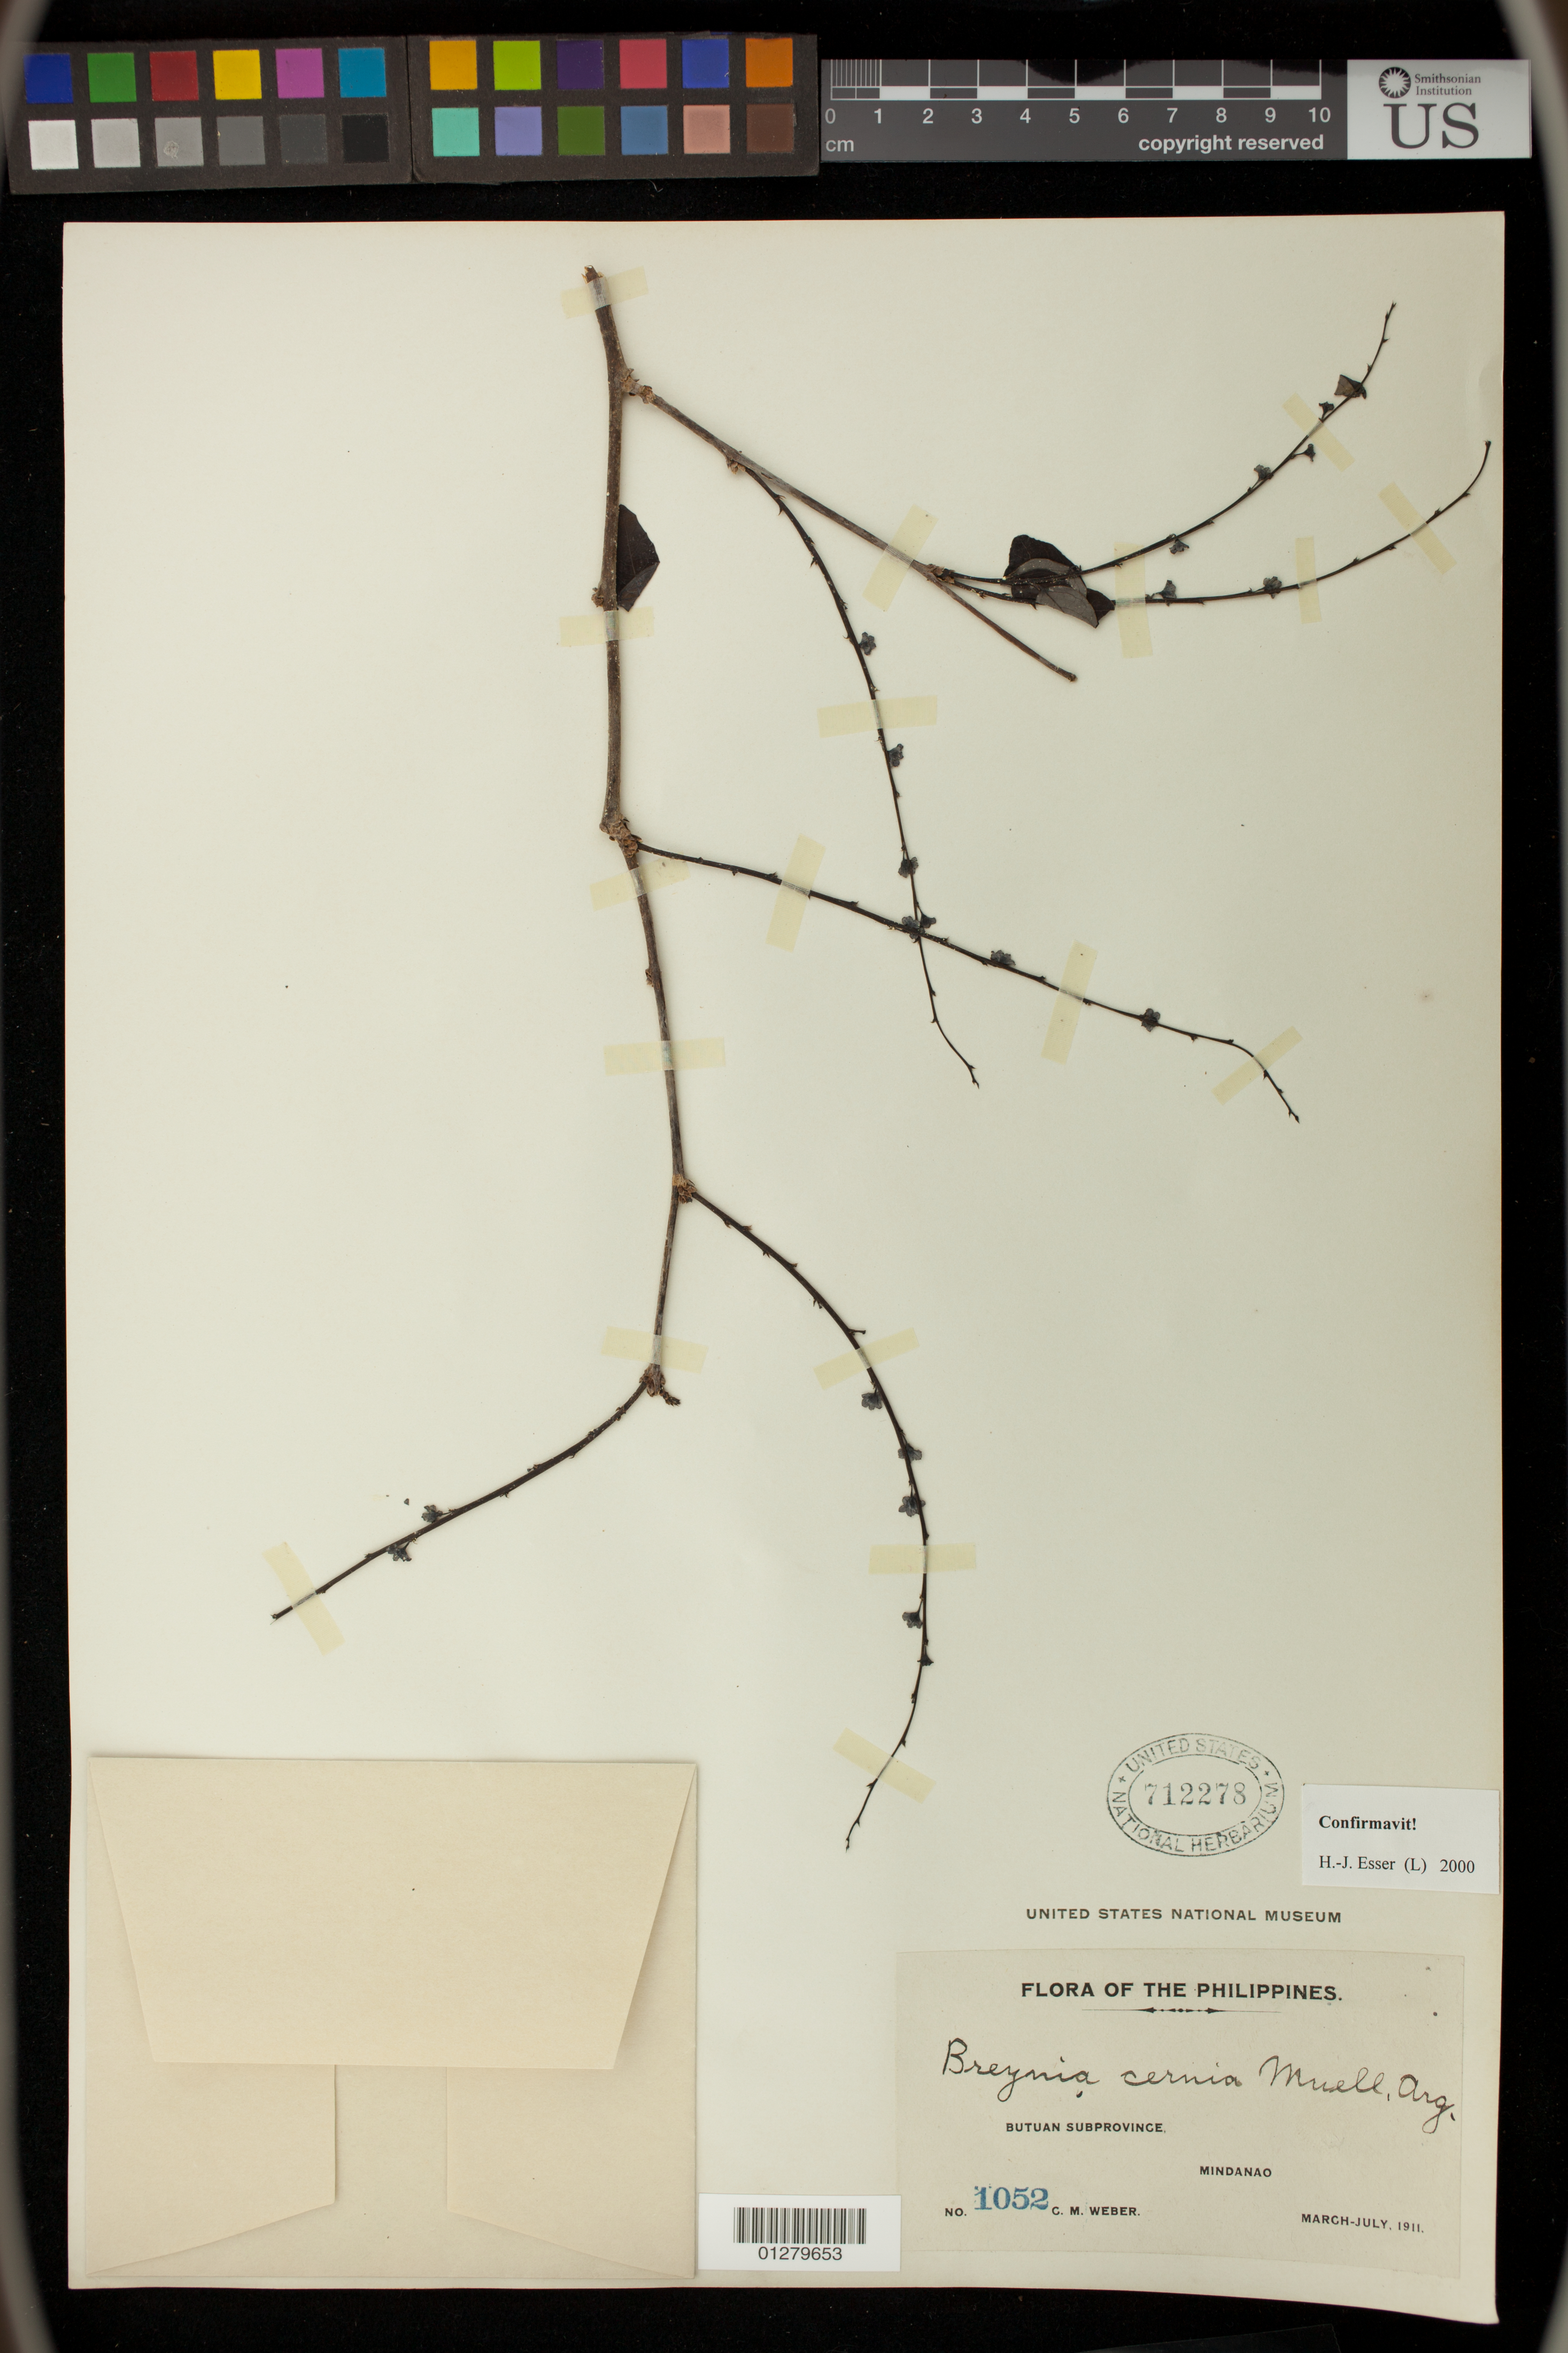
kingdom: Plantae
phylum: Tracheophyta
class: Magnoliopsida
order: Malpighiales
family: Phyllanthaceae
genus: Breynia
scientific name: Breynia cernua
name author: (Poir.) Müll. Arg.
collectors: C. M. Weber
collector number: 1052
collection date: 1911-03/1911-07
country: Philippines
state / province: Caraga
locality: Butuan Subprovince.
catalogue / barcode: US 712278